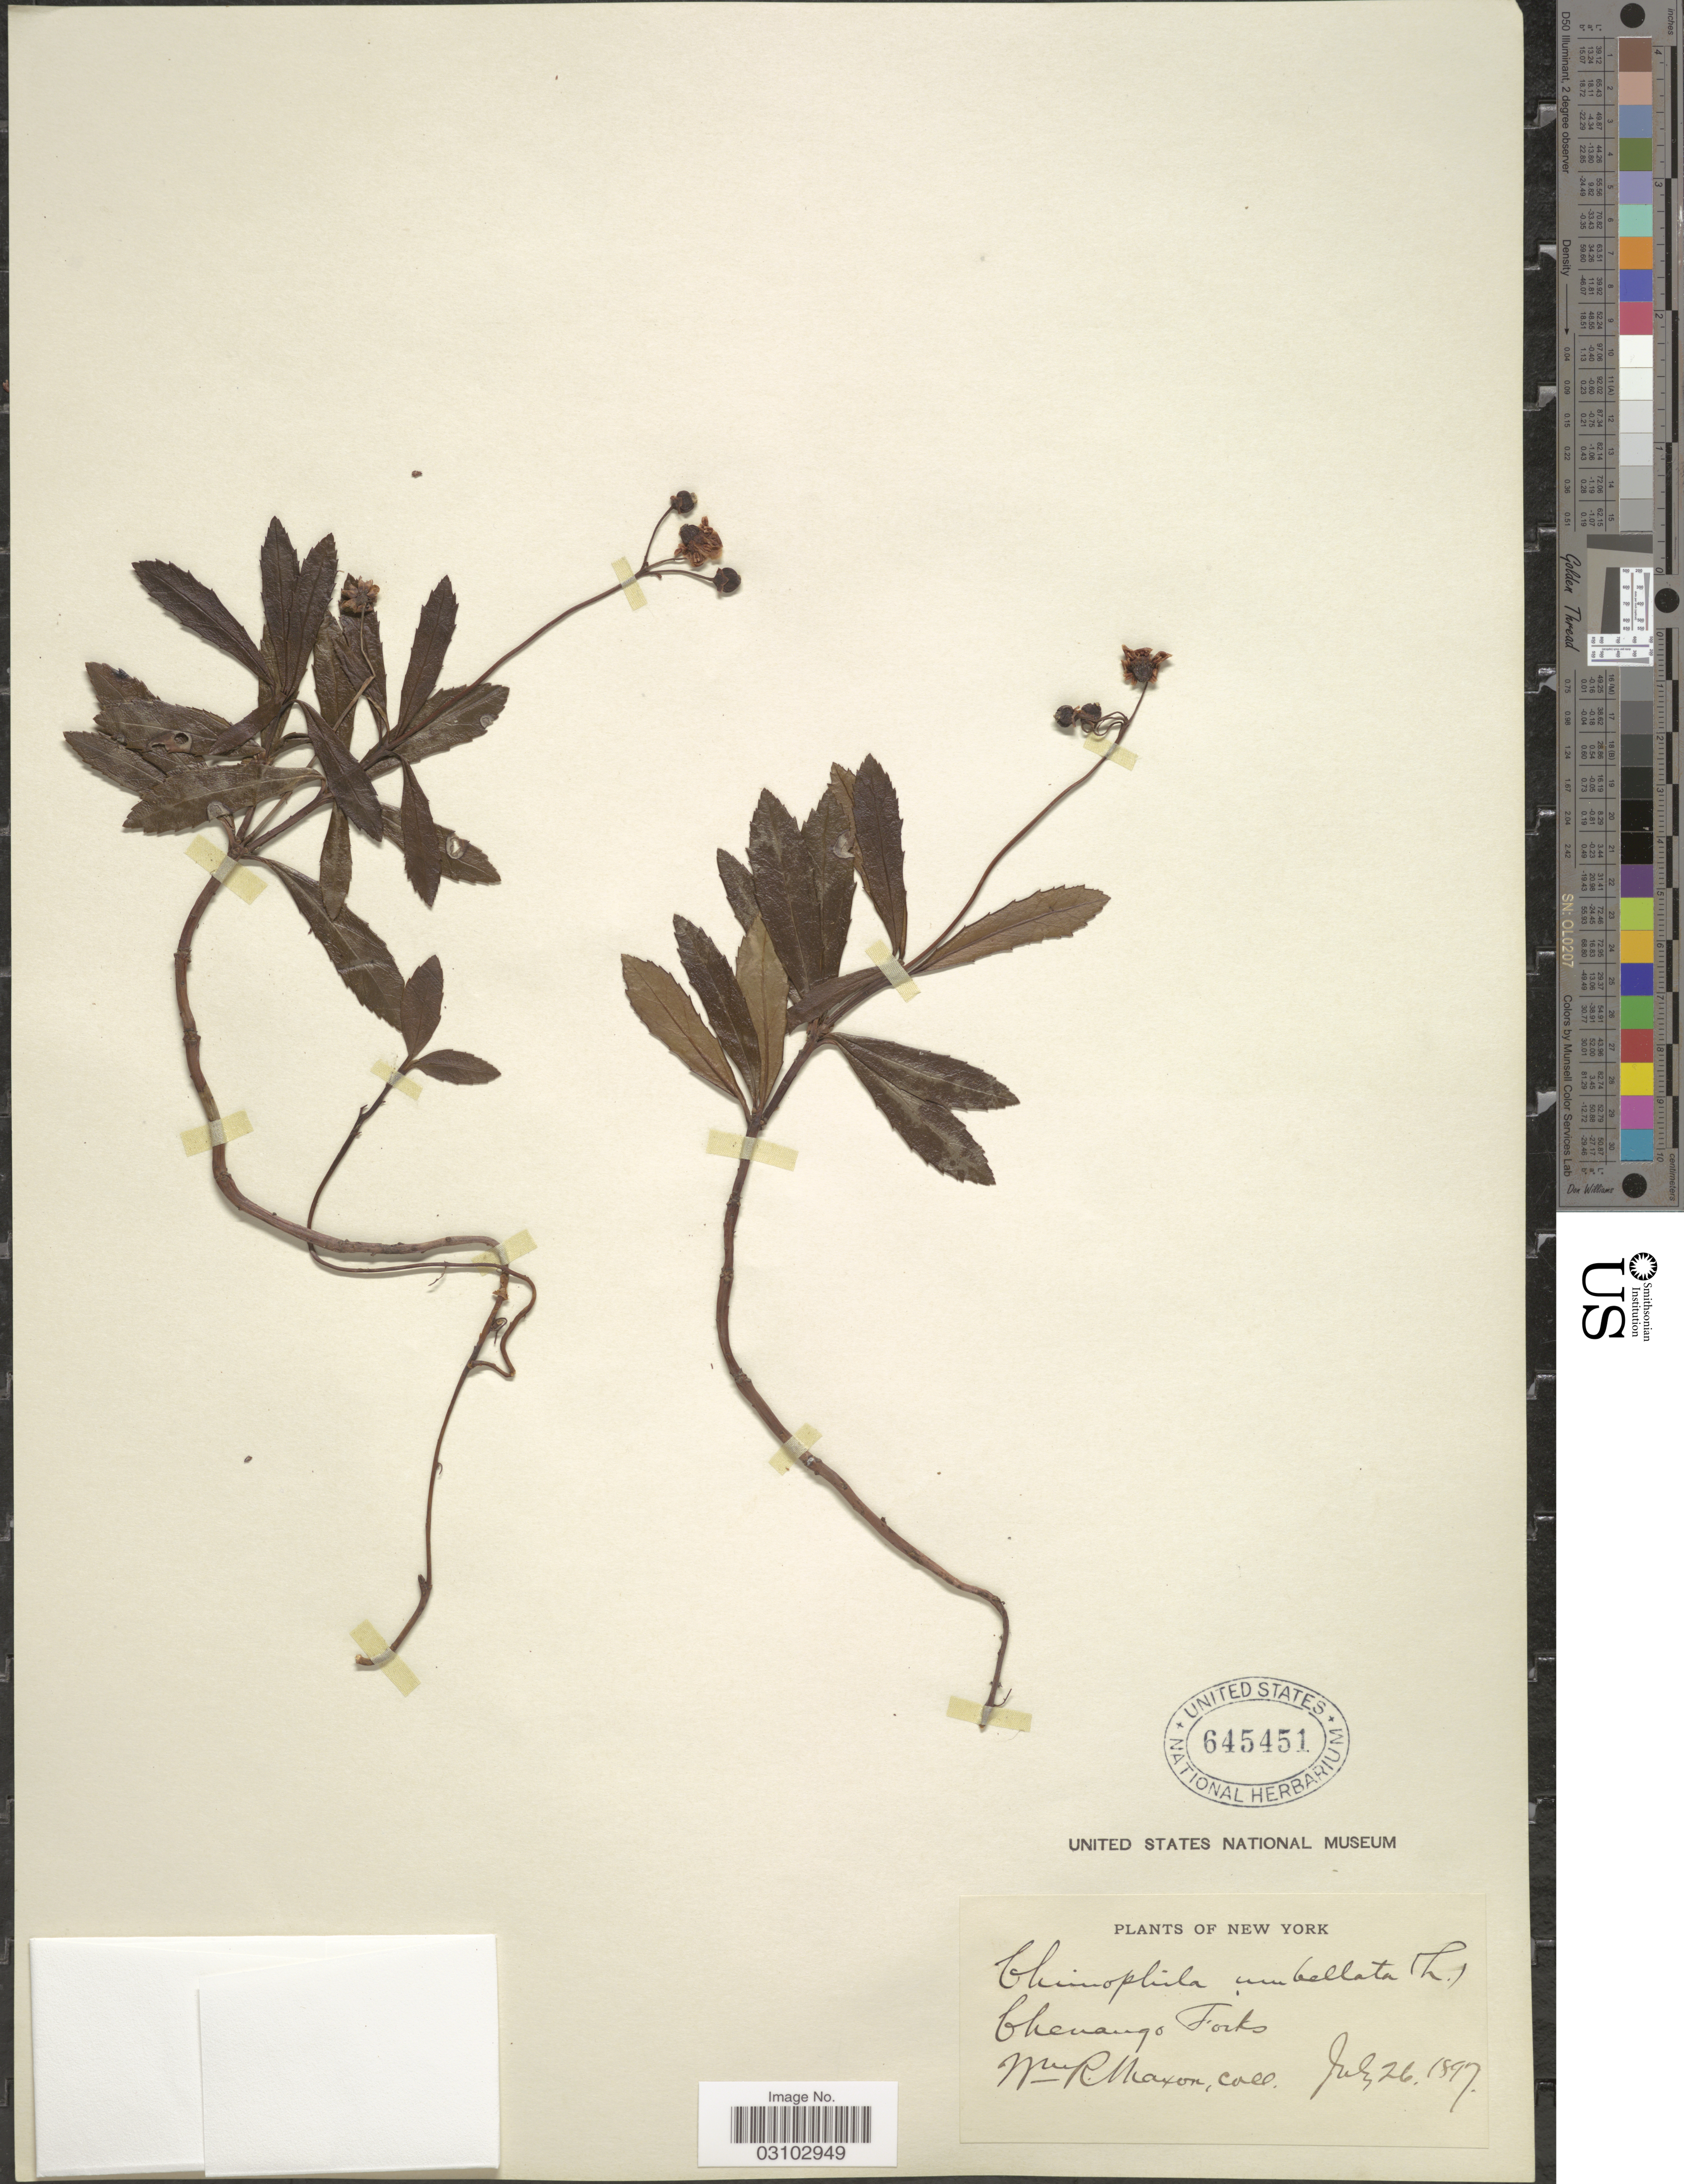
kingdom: Plantae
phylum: Tracheophyta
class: Magnoliopsida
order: Ericales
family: Ericaceae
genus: Chimaphila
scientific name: Chimaphila umbellata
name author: (L.) W.P.C. Barton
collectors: W. R. Maxon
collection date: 1897-07-26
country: United States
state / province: New York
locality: Chenango Forks.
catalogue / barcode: US 645451